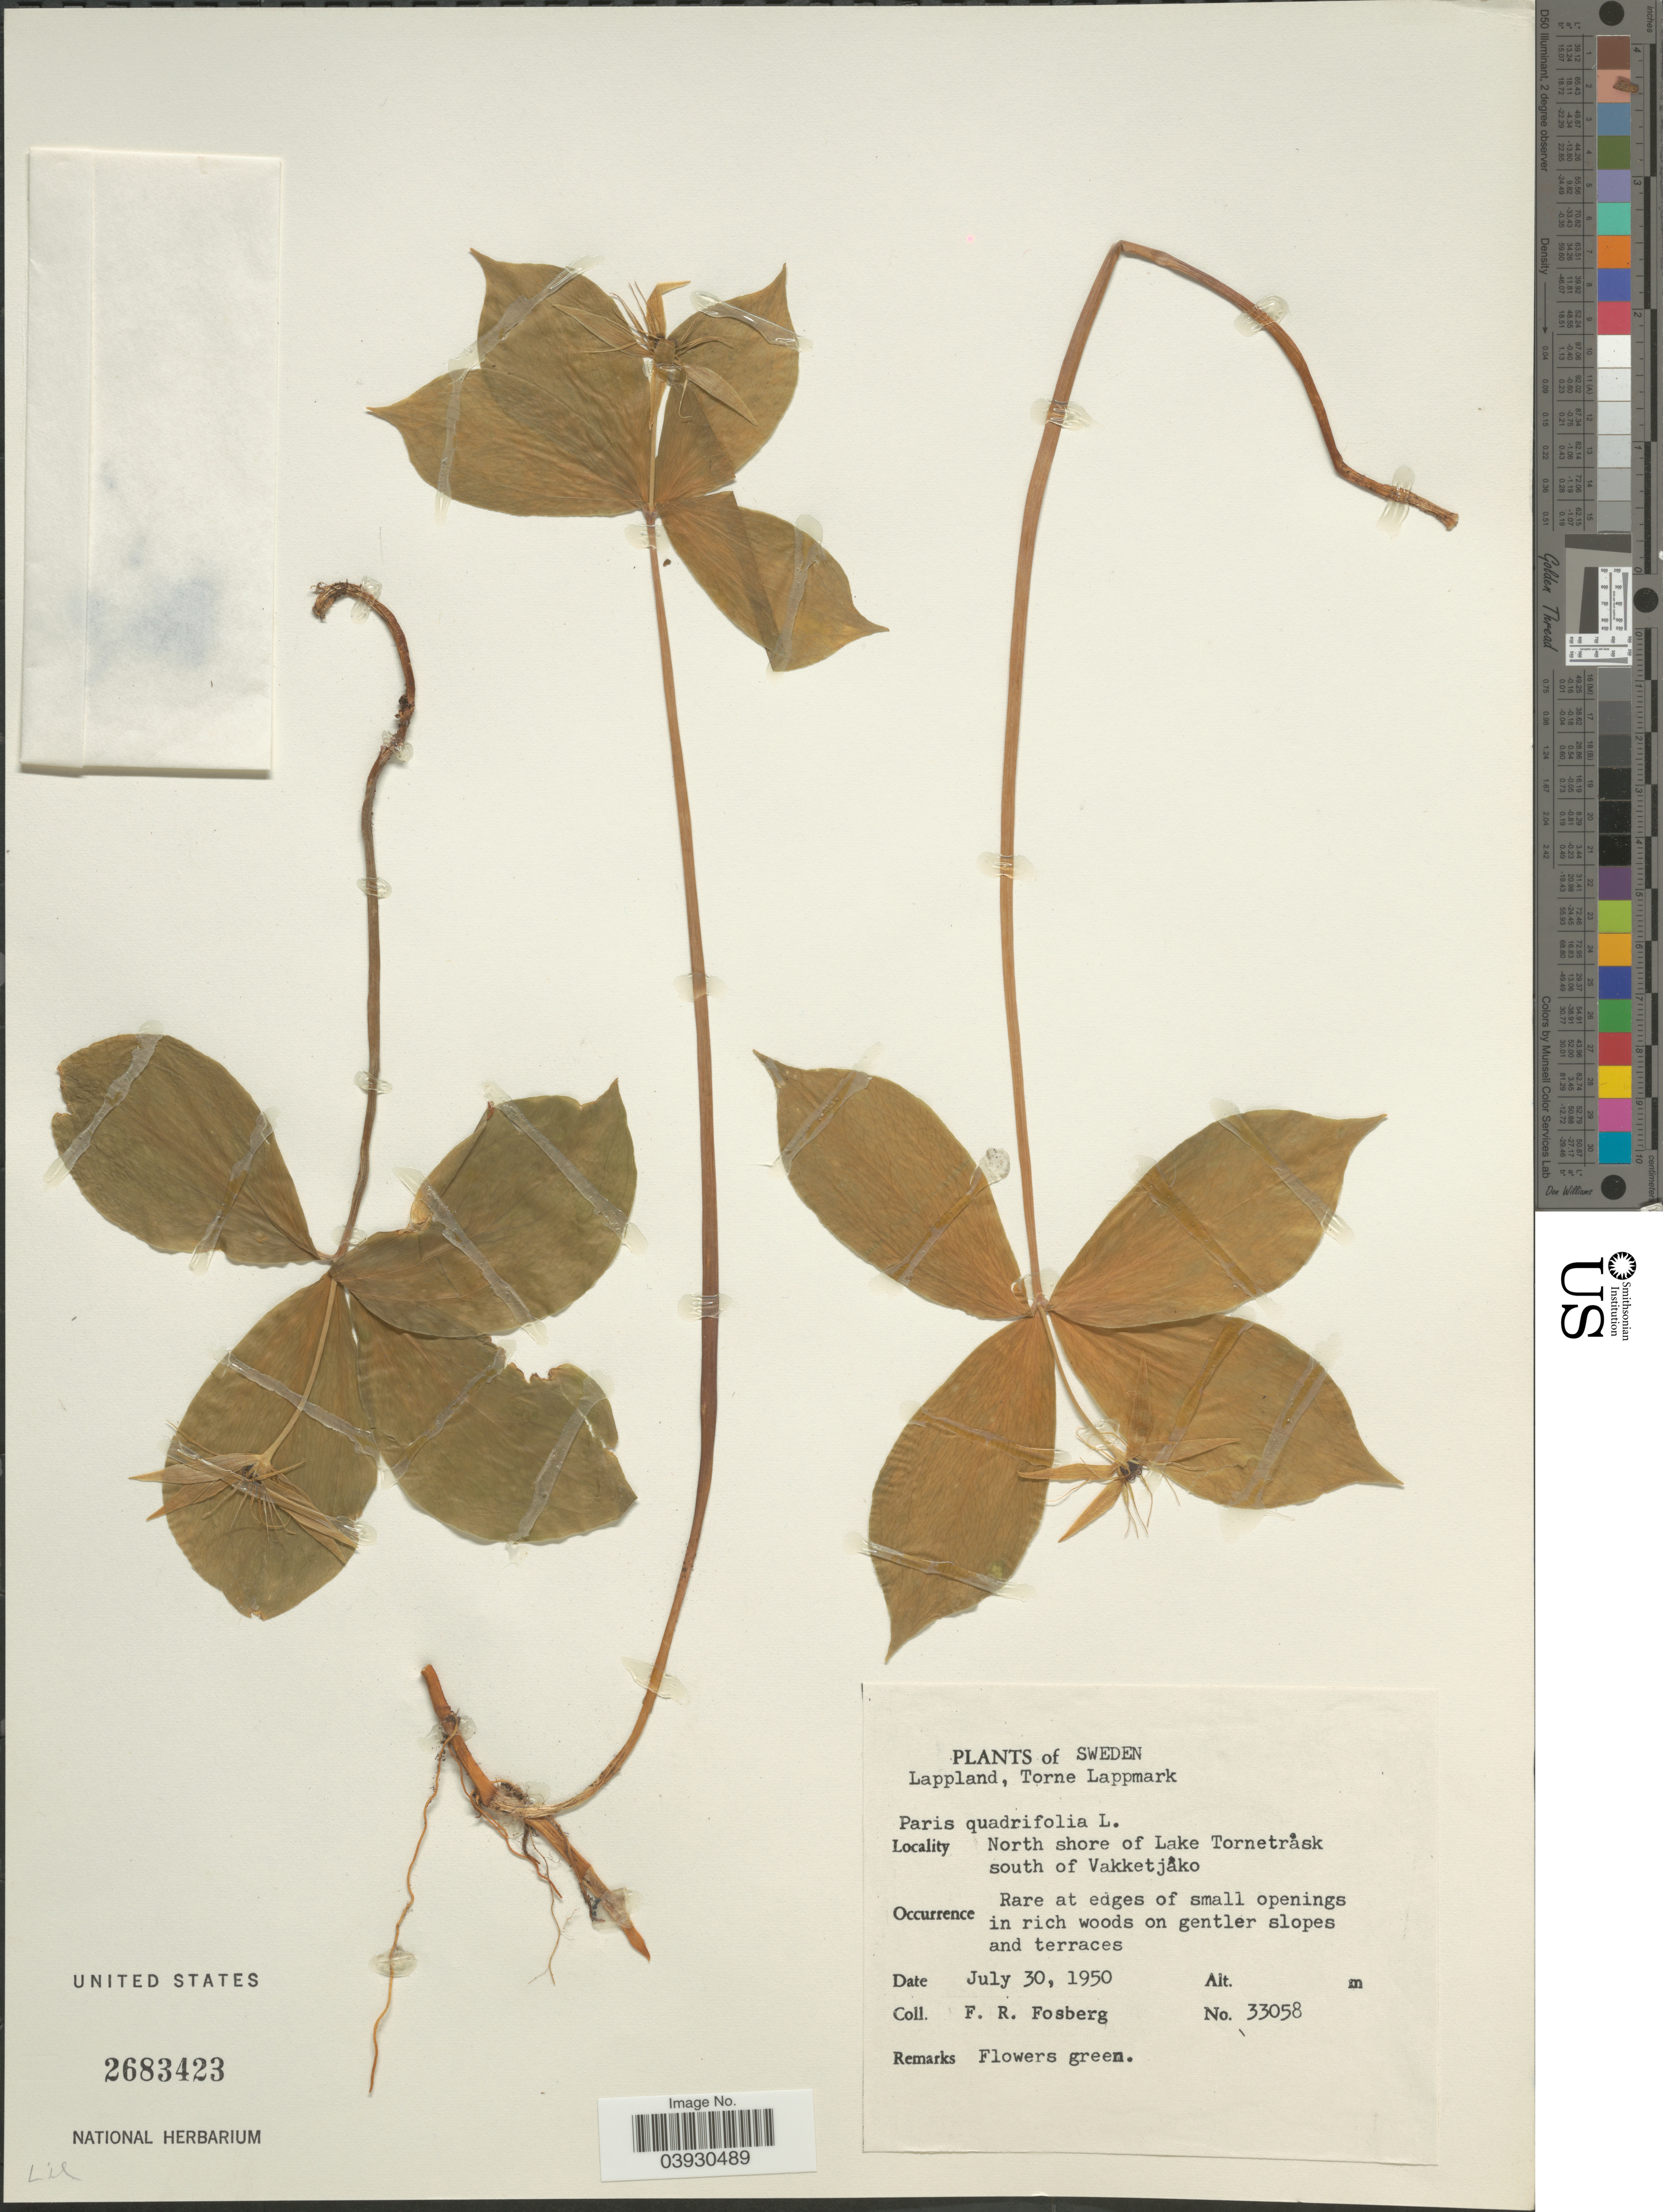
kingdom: Plantae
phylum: Tracheophyta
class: Liliopsida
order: Liliales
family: Melanthiaceae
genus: Paris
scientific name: Paris quadrifolia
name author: L.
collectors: F. R. Fosberg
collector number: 33058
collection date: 1950-07-30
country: Sweden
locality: Lappland, Torne Lappmark. North shore of Lake Tornetråsk south of Vakketjåko.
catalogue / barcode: US 2683423